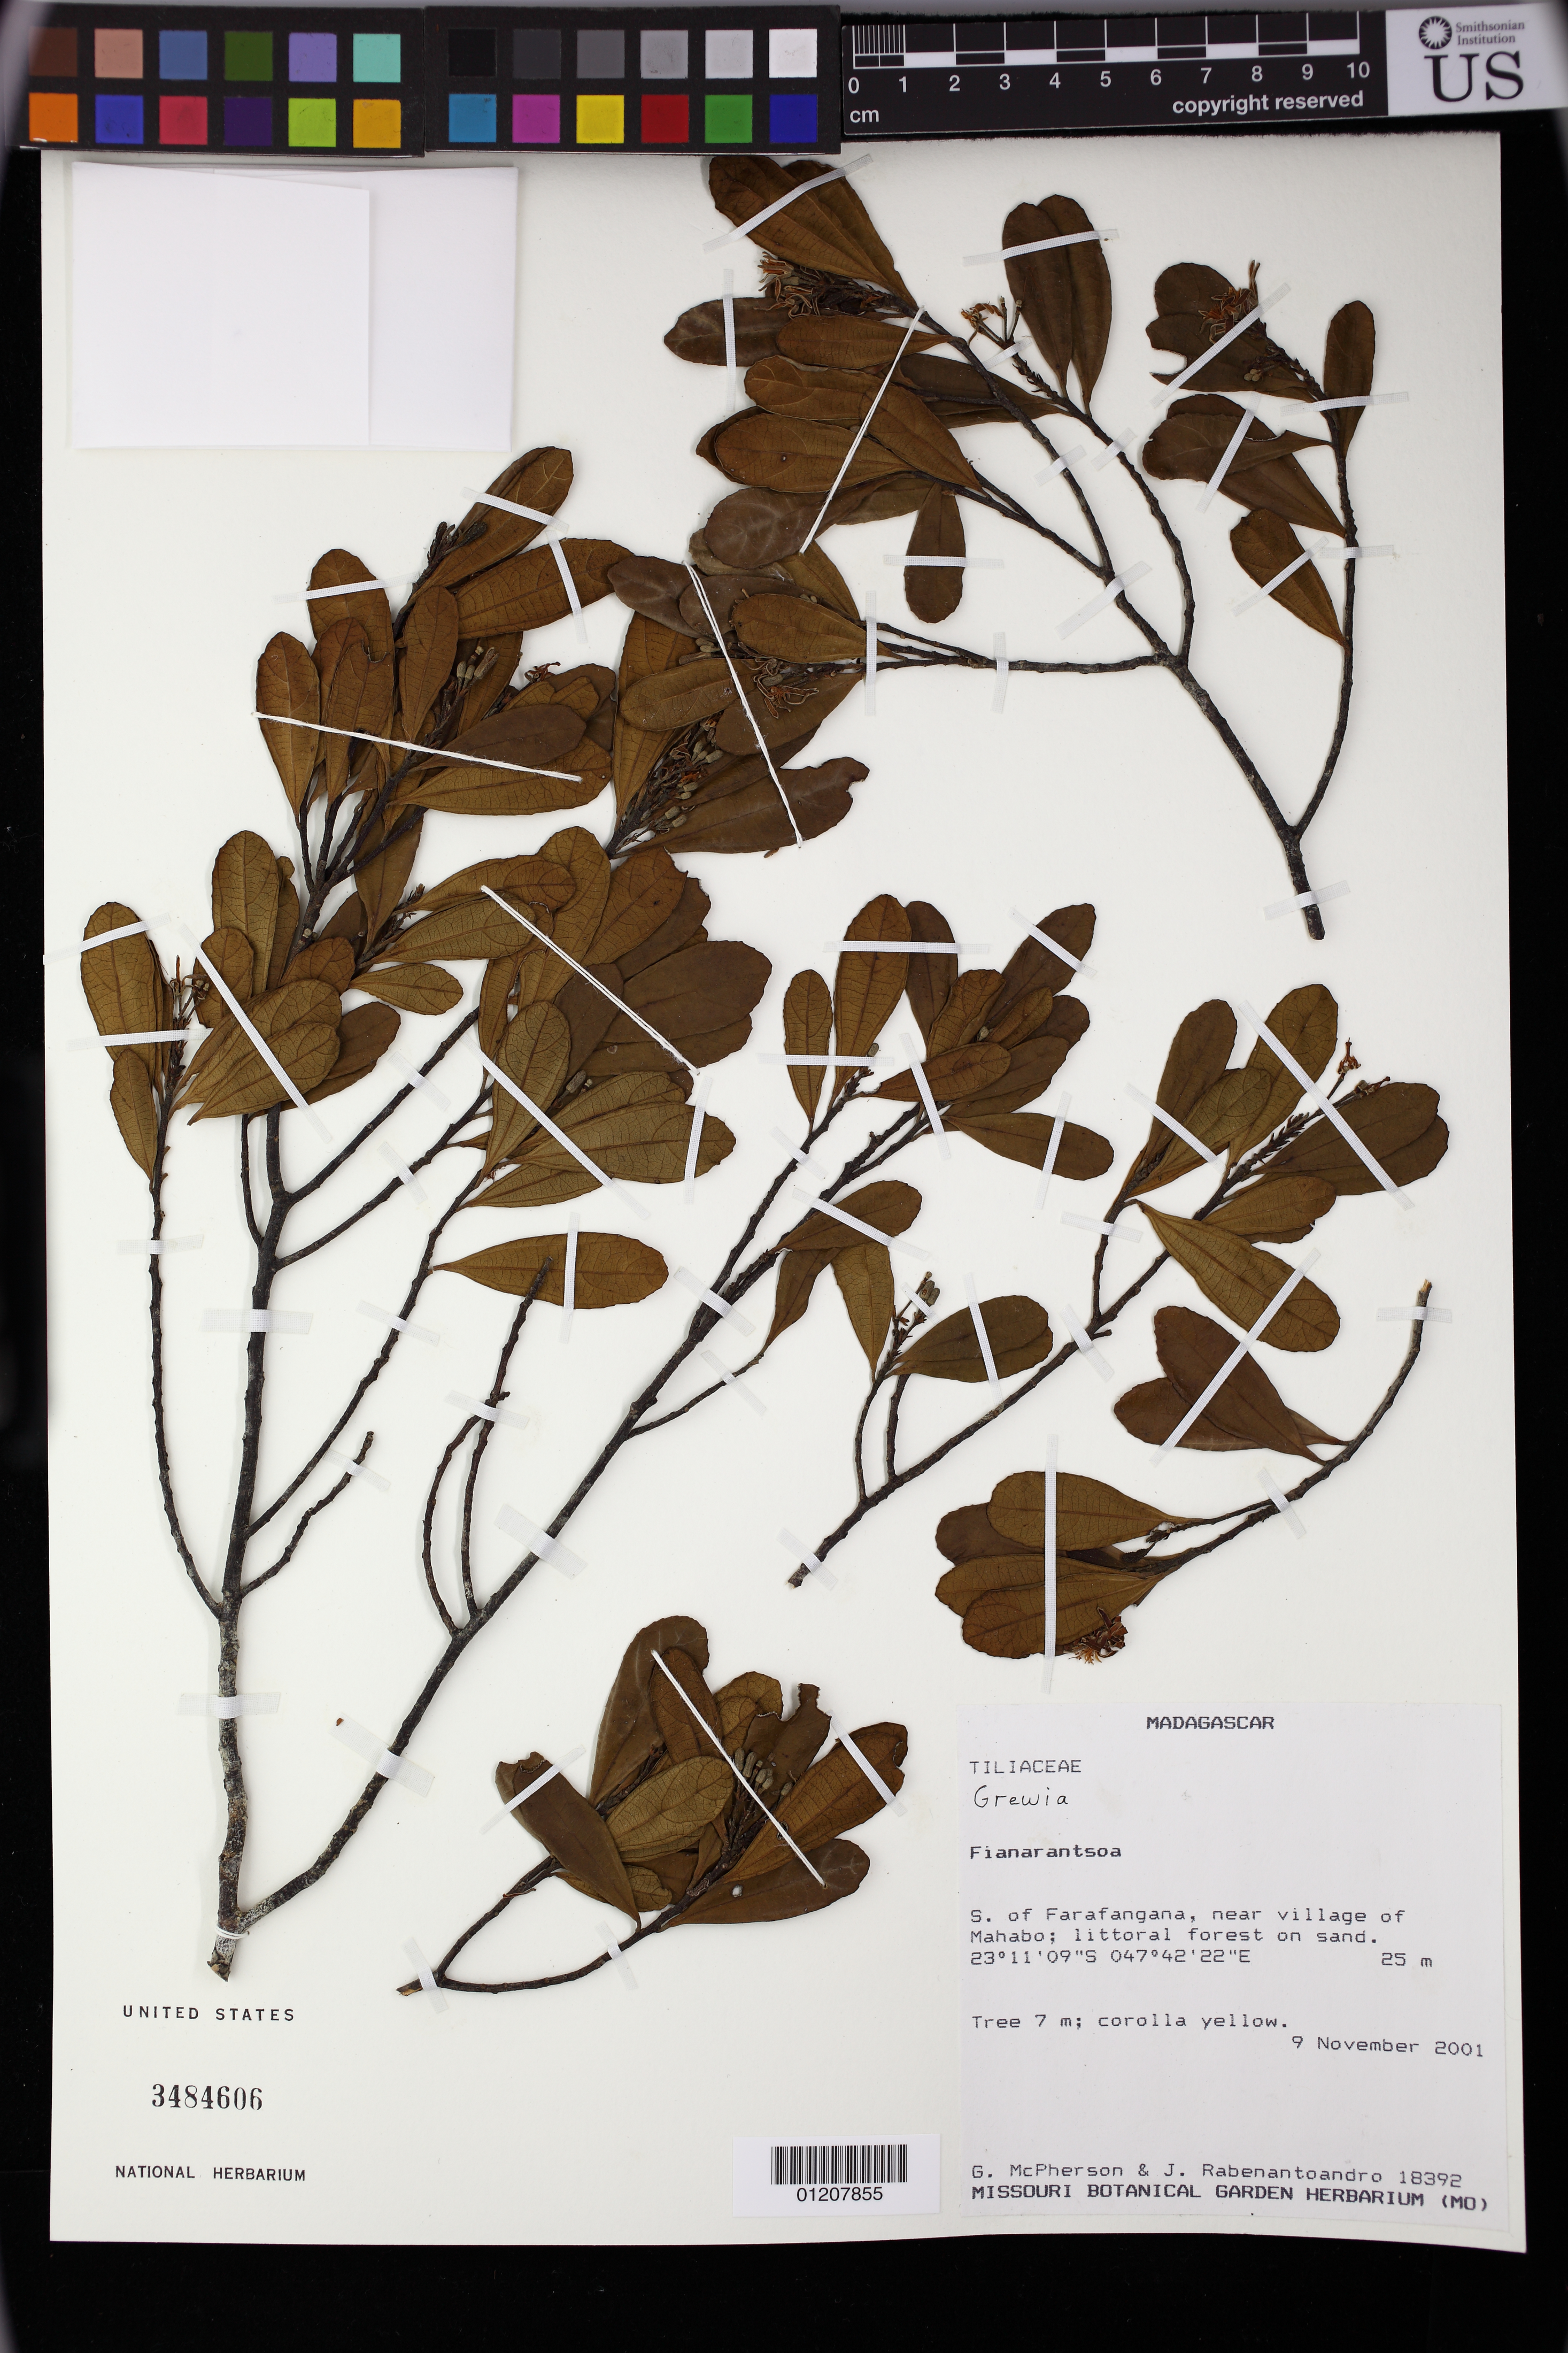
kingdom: Plantae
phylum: Tracheophyta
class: Magnoliopsida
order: Malvales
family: Malvaceae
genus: Grewia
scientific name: Grewia sp.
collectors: G. D. McPherson & J. Rabenantoandro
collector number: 18392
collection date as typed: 11 Sep 2001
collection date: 2001-09-11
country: Madagascar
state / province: Atsimo-Atsinanana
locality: Fianarantsoa. S. of Farafangana, near village of Mahabo; littoral forest on sand.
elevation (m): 25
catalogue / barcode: US 3484606